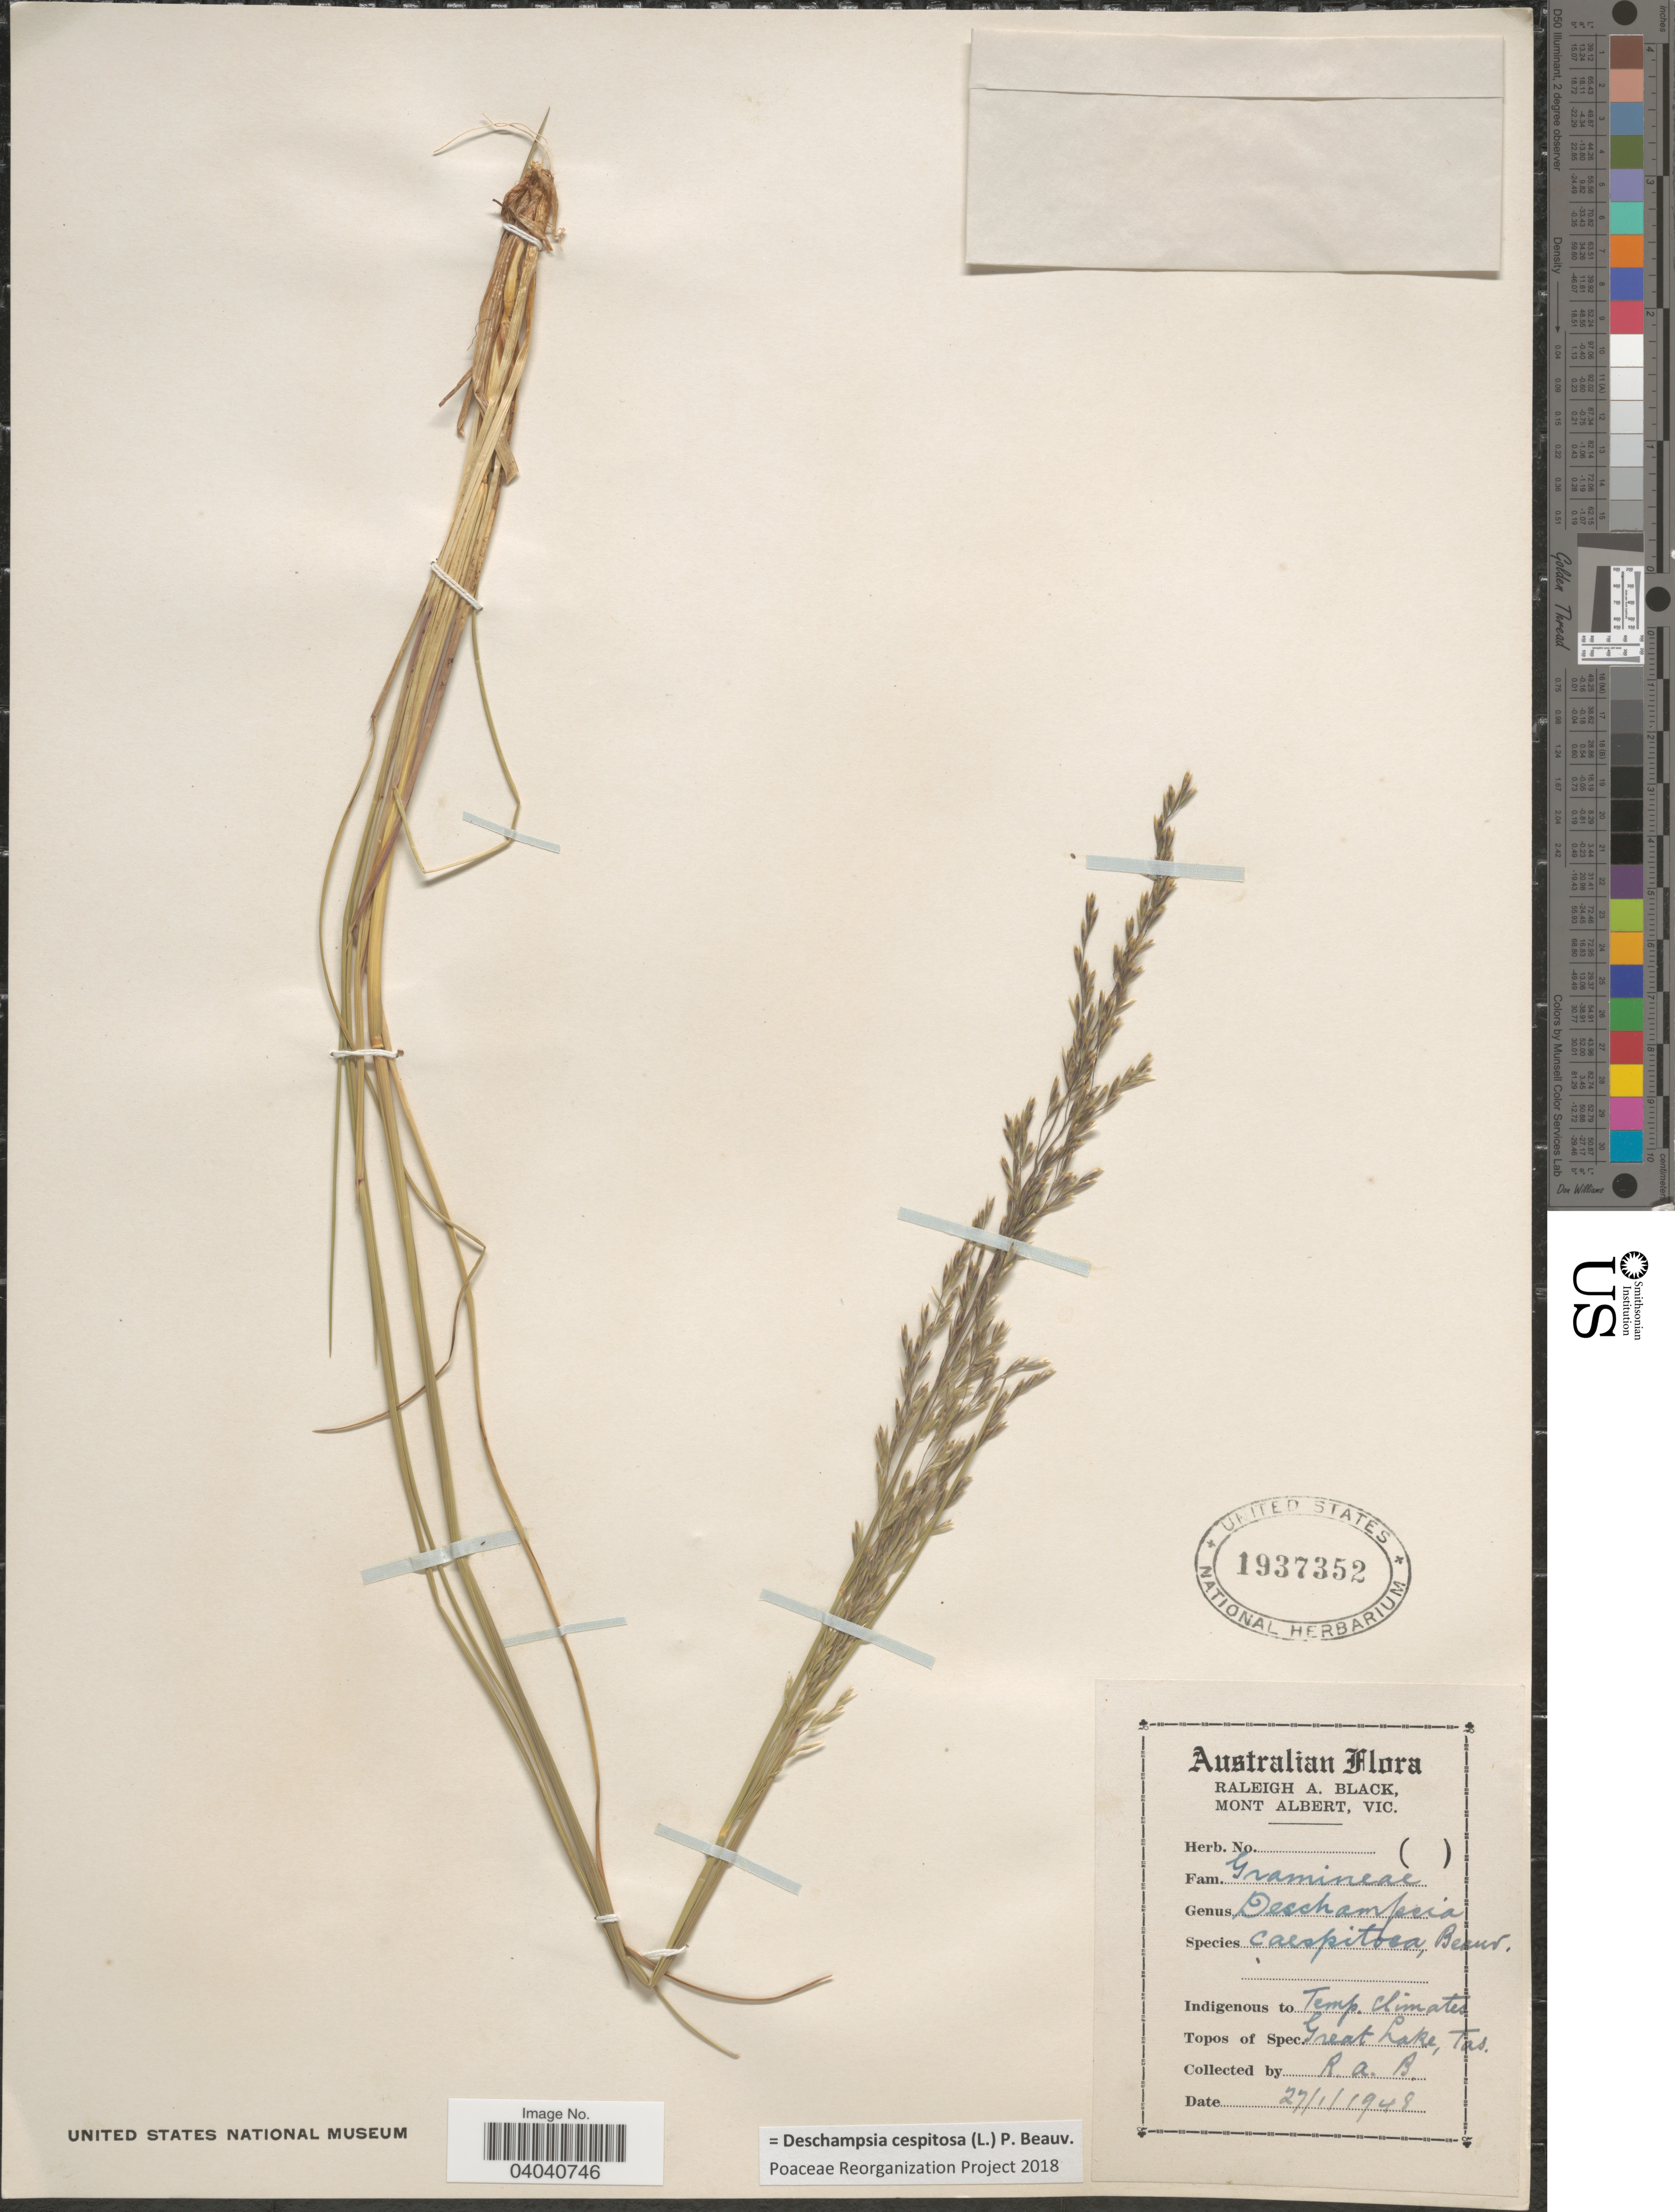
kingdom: Plantae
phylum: Tracheophyta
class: Liliopsida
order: Poales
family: Poaceae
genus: Deschampsia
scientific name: Deschampsia cespitosa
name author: (L.) P. Beauv.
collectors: R. A. Black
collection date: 1948-01-27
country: Australia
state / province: Tasmania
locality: Australian. Mont albert, Vic. Great Lake.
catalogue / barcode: US 1937352